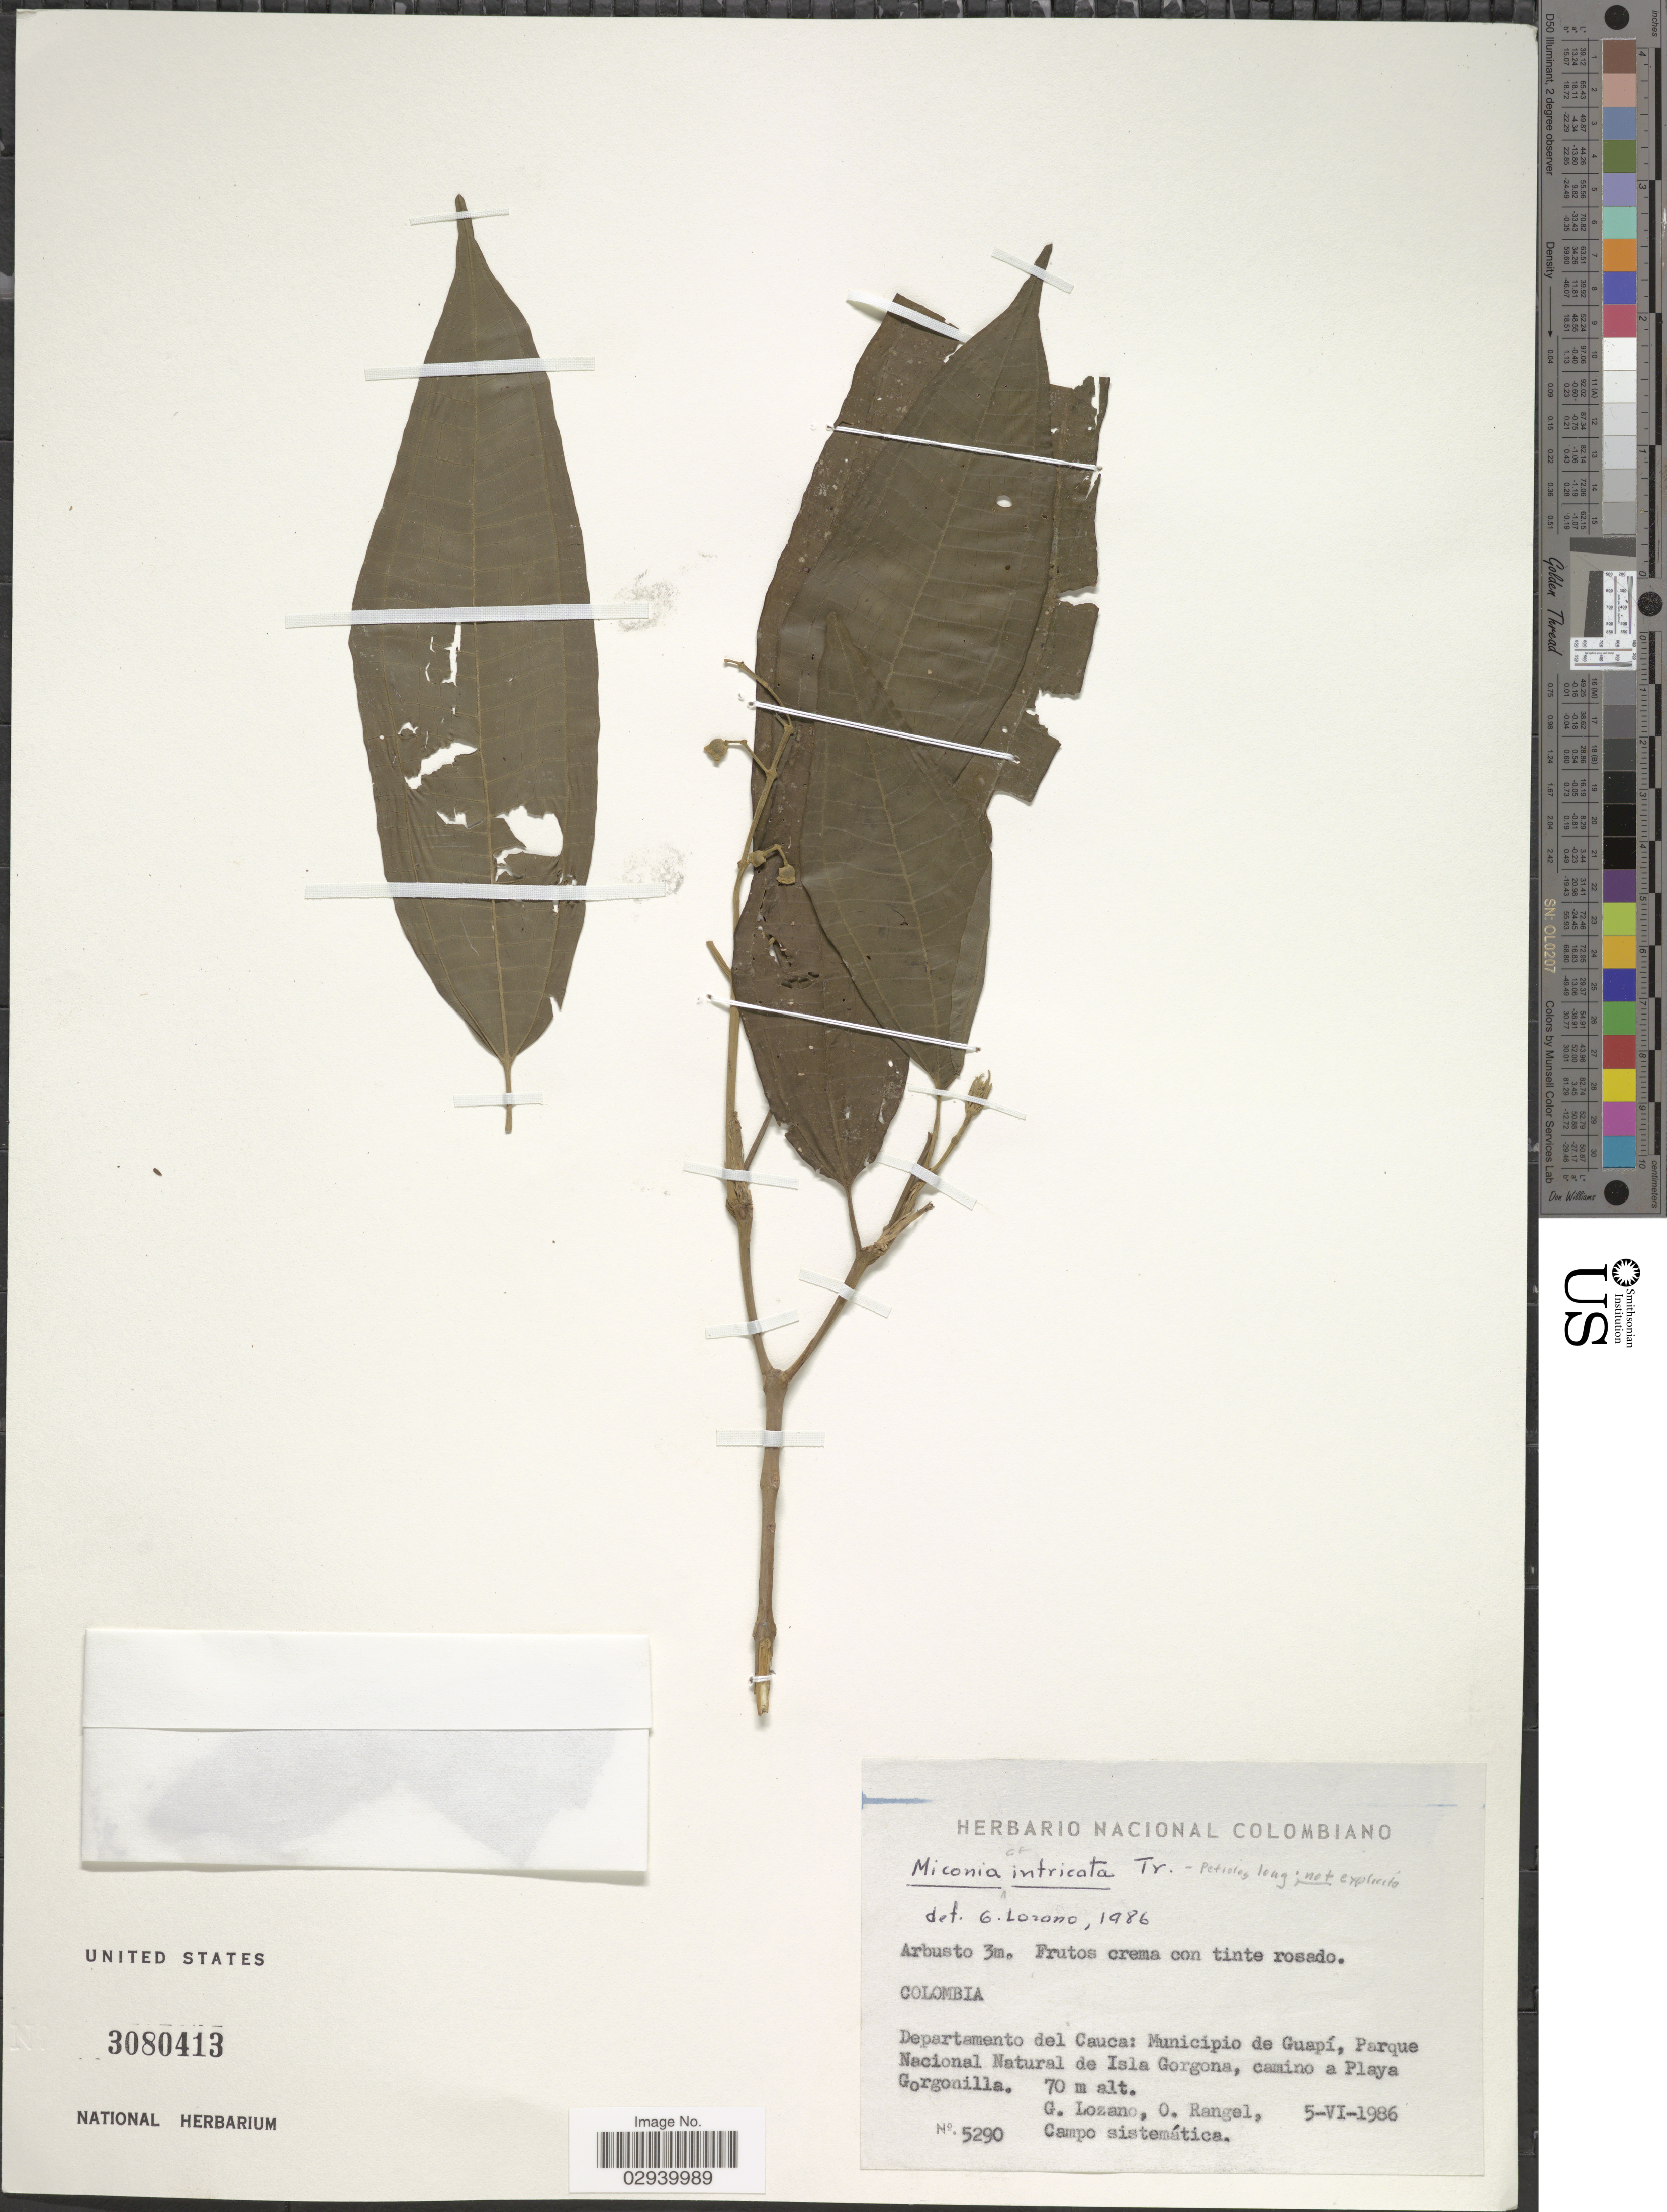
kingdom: Plantae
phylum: Tracheophyta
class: Magnoliopsida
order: Myrtales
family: Melastomataceae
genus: Miconia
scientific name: Miconia intricata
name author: Triana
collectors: G. Lozano-Contreras, O. Rangel & Campo Sistemático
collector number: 5290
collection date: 1986-06-05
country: Colombia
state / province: Cauca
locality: Departamento del Cauca: Municipio de Guapí, Parque Nacional Natural de Isla Gorgona, camino a Playa Gorgonilla.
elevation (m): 70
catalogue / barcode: US 3080413